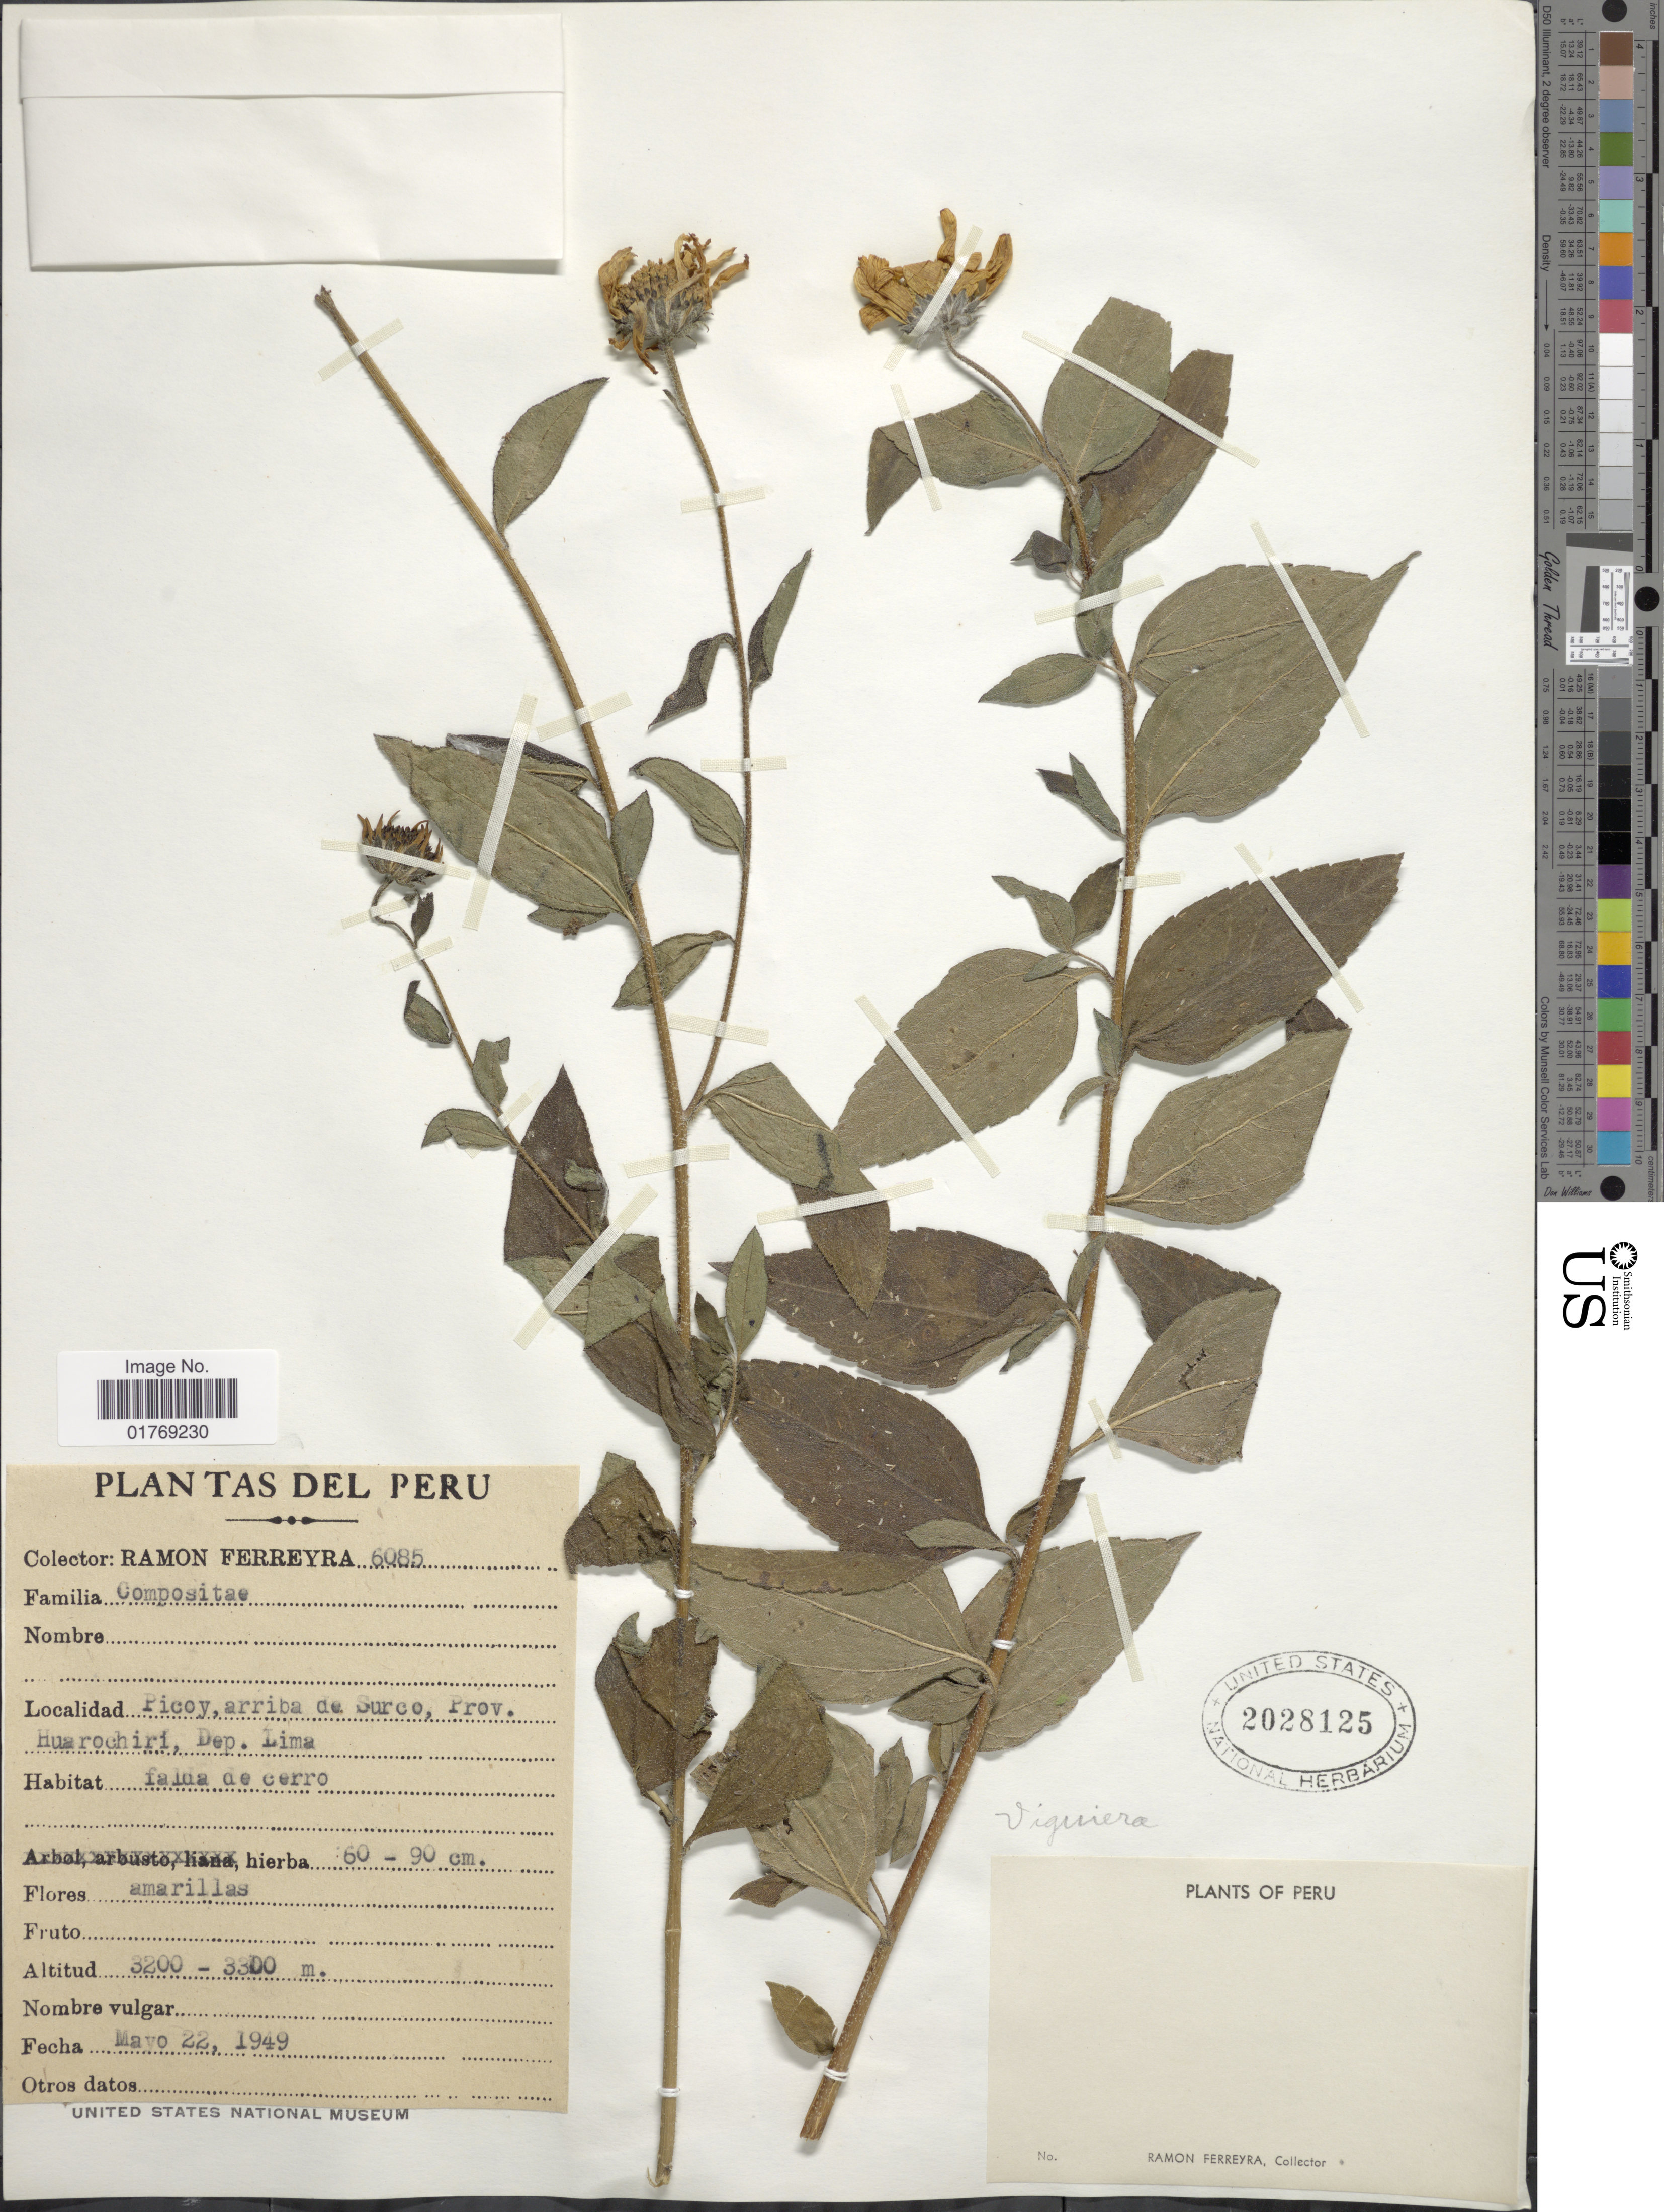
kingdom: Plantae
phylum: Tracheophyta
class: Magnoliopsida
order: Asterales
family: Asteraceae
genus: Viguiera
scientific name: Viguiera sp.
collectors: R. A. Ferreyra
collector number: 6085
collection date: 1949-05-22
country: Peru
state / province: Lima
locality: Picoy, arriba da Surco, Prov. Huarochiri, Dep. Lima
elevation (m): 3200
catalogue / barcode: US 2028125